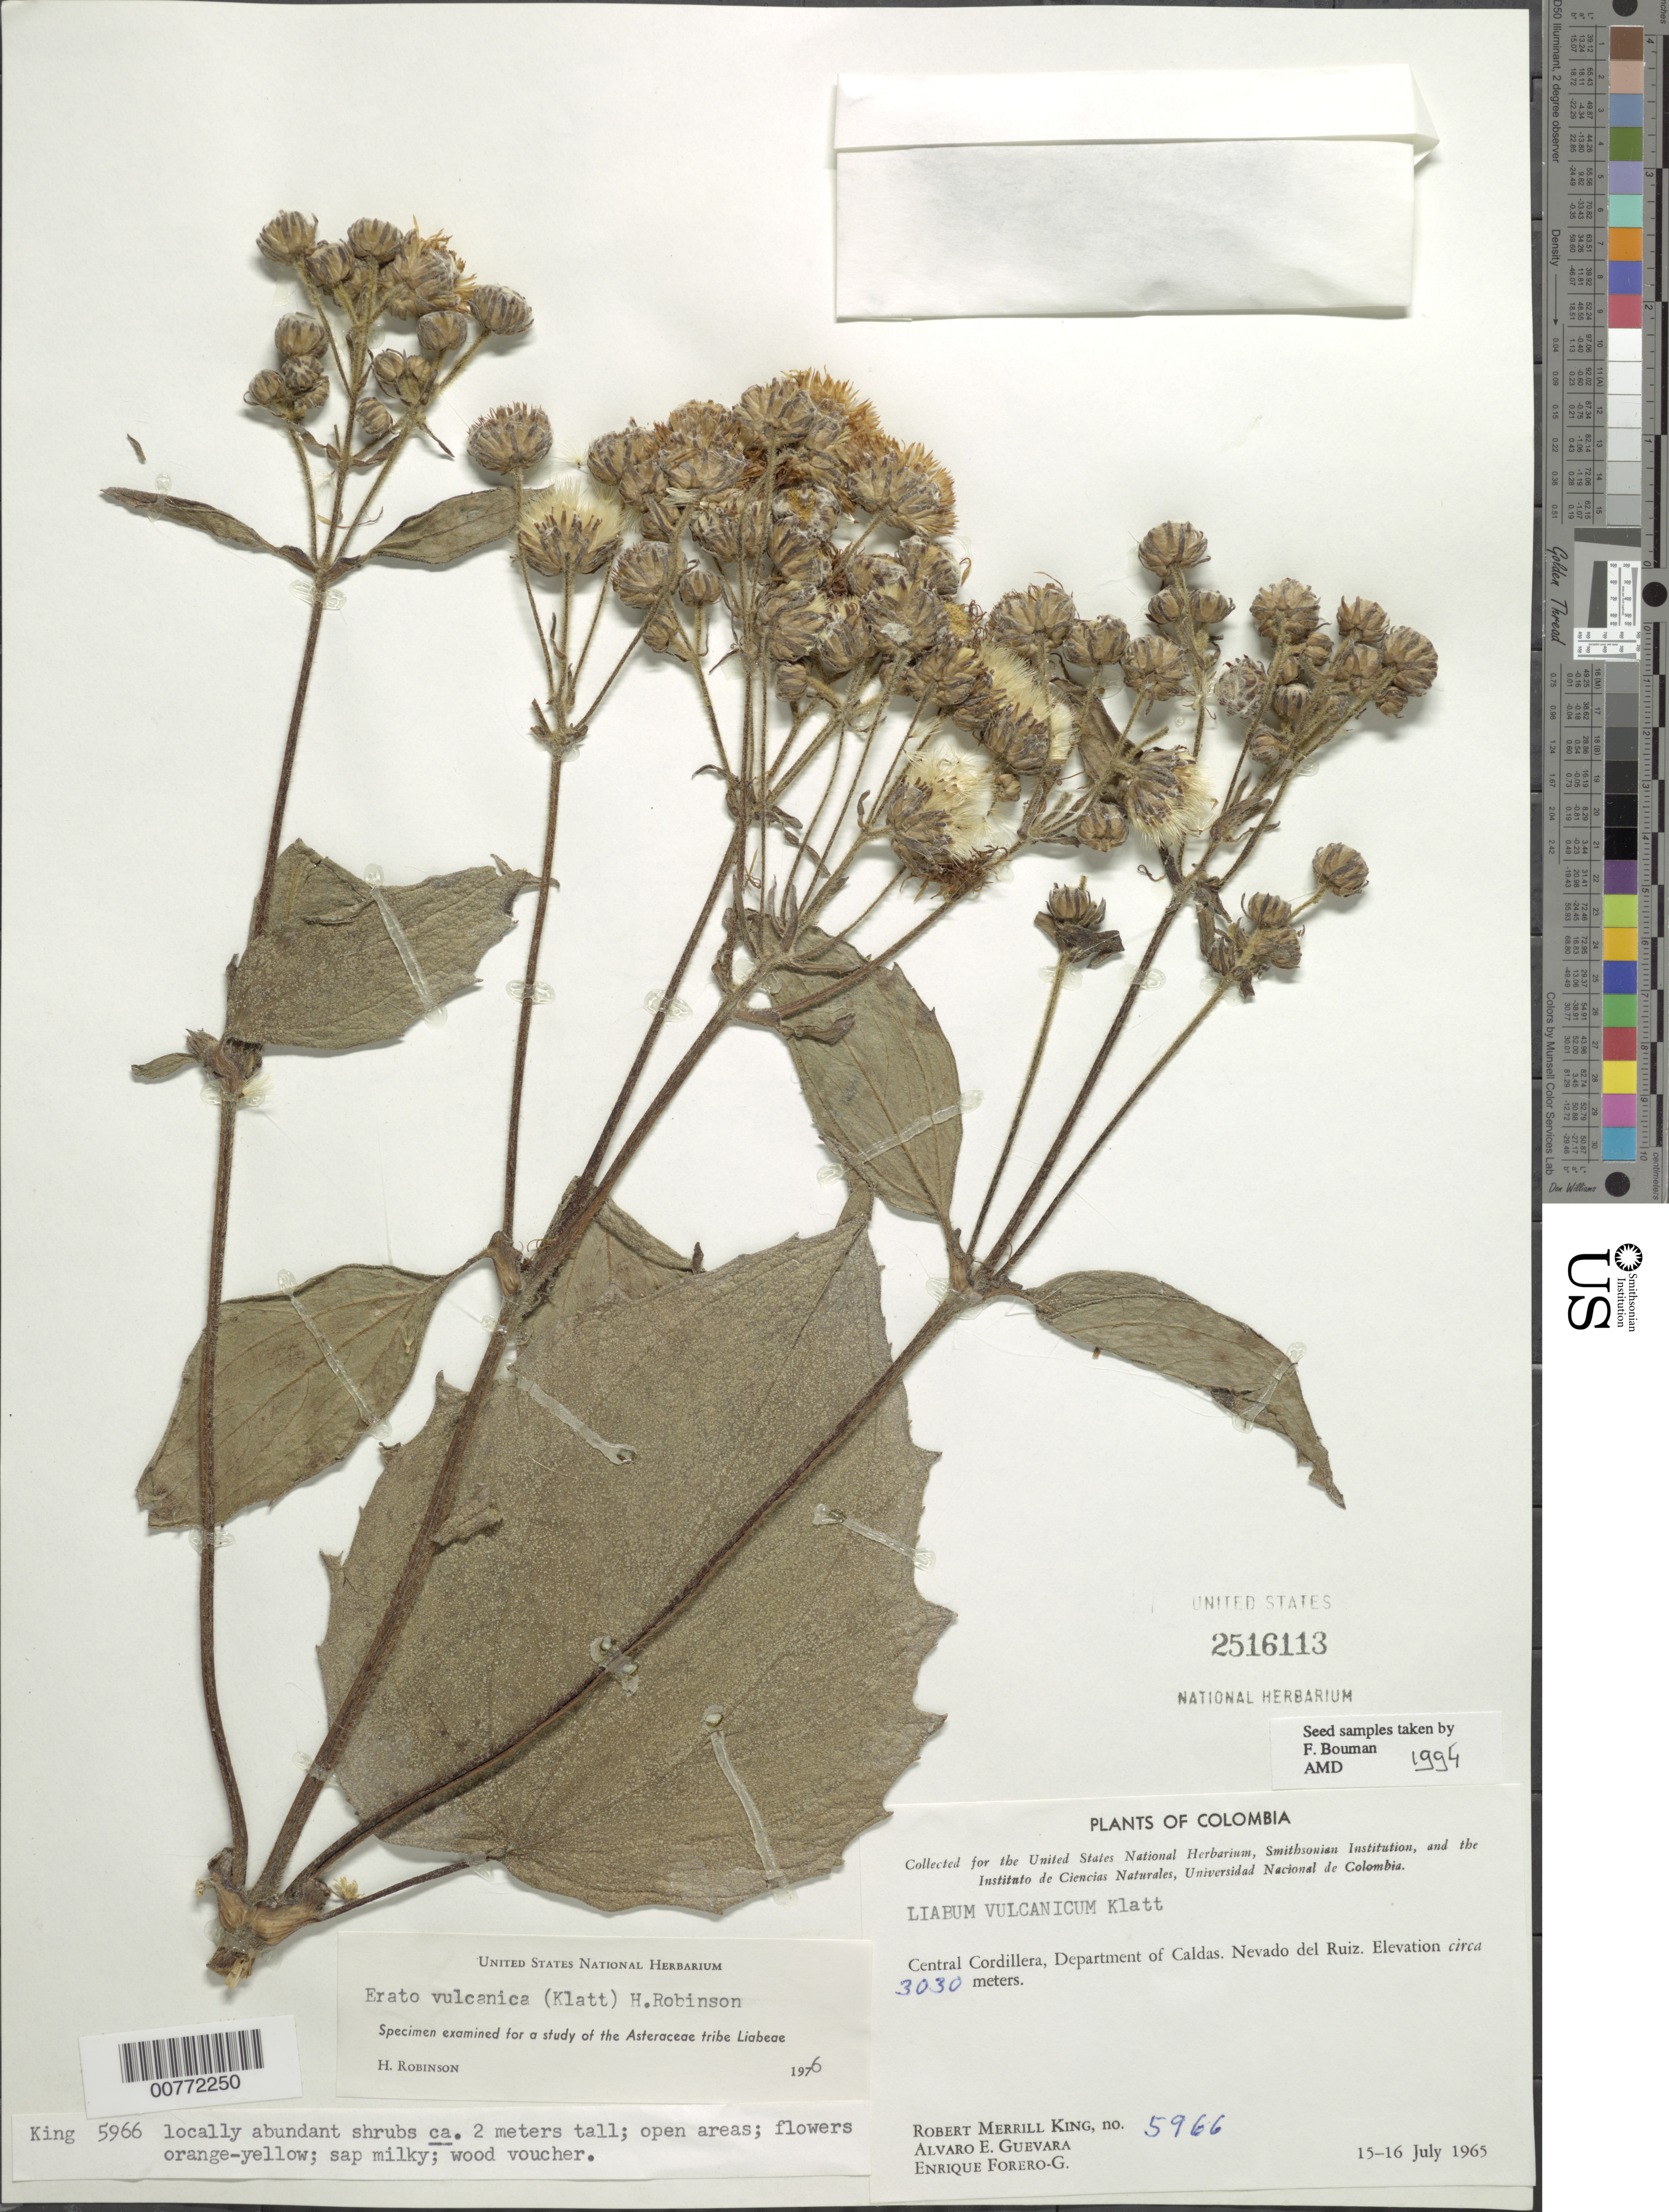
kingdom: Plantae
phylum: Tracheophyta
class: Magnoliopsida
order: Asterales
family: Asteraceae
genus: Erato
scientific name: Erato vulcanica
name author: (Klatt) H. Rob.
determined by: Robinson, Harold E., (US)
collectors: F. W. Pennell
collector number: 9402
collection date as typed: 2 August 1922 to 10 August 1922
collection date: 1922-08-02/1922-08-10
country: Colombia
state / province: Caldas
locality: Cordillera Central, "Pinares" Above Salento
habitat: Edge of forest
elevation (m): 2700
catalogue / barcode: US 1141206